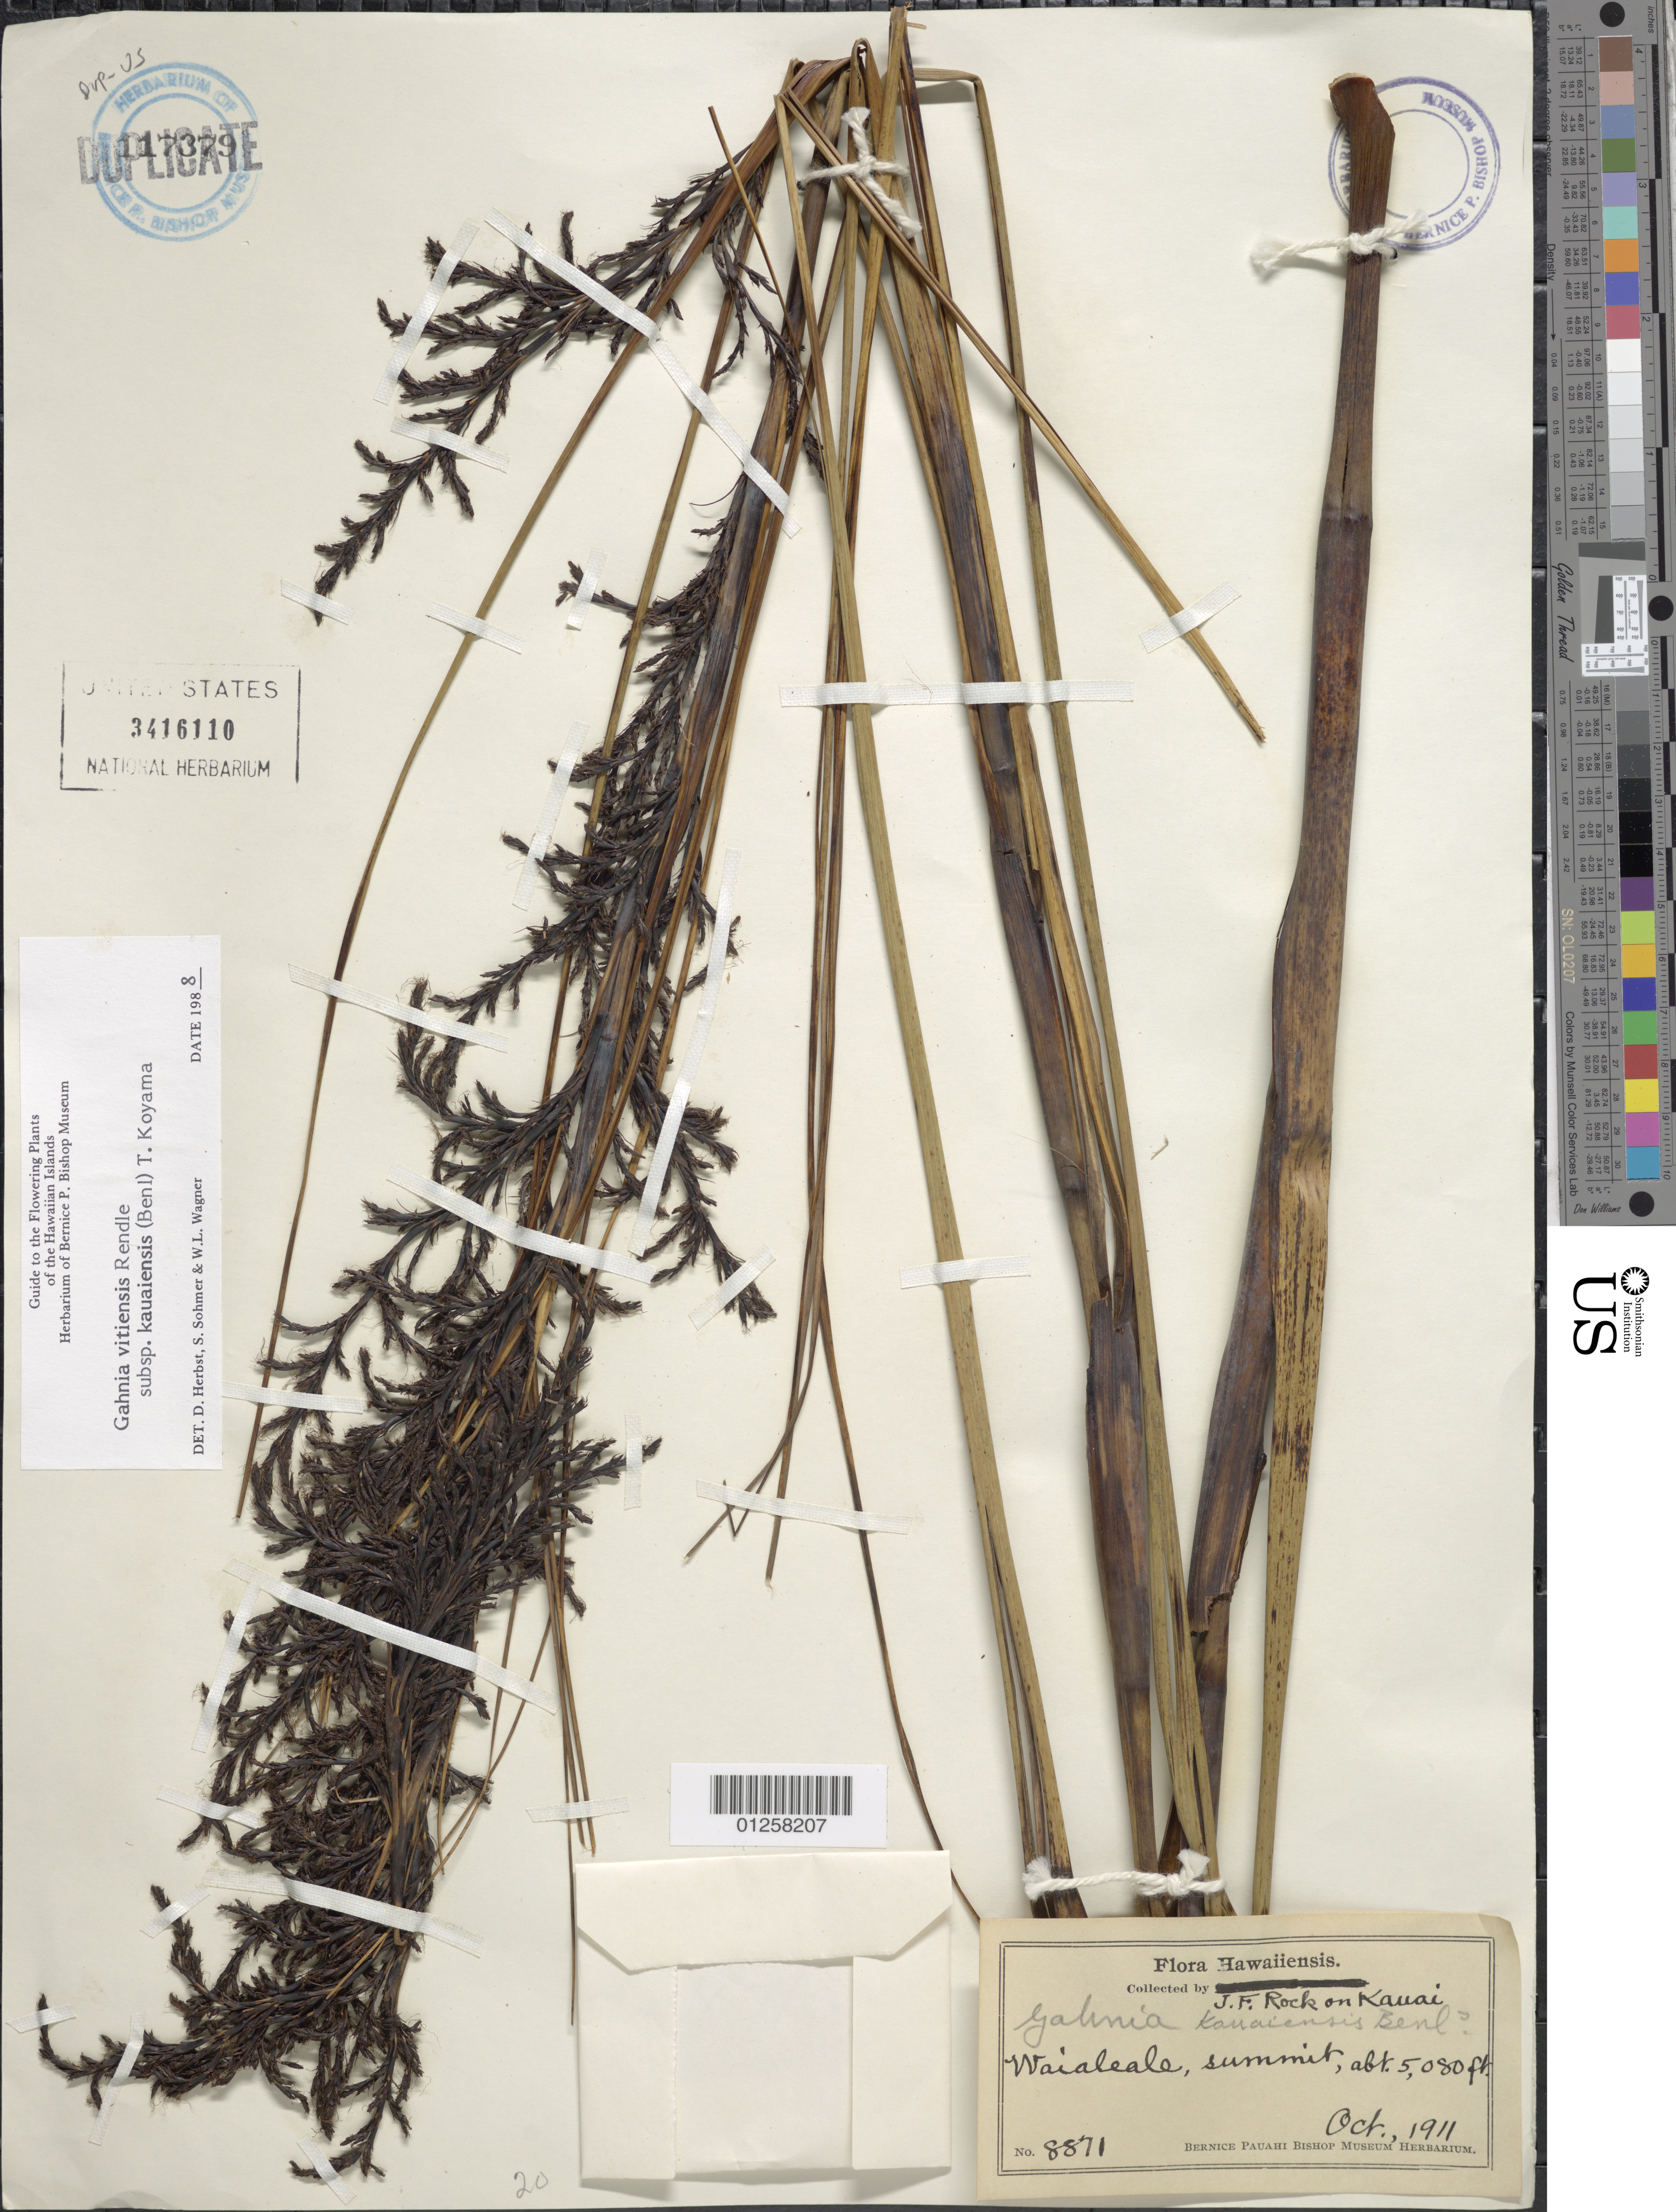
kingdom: Plantae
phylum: Tracheophyta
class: Liliopsida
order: Poales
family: Cyperaceae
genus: Gahnia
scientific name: Gahnia vitiensis subsp. kauaiensis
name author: (Benl) T. Koyama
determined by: Herbst, D. R.; Sohmer, S. H.; Wagner, W. L.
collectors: J. F. Rock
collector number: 8871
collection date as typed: Oct 1911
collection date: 1911-10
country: United States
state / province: Hawaii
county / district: Kauai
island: Kaua'i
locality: Waialeale summit.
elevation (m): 1548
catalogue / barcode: US 3416110